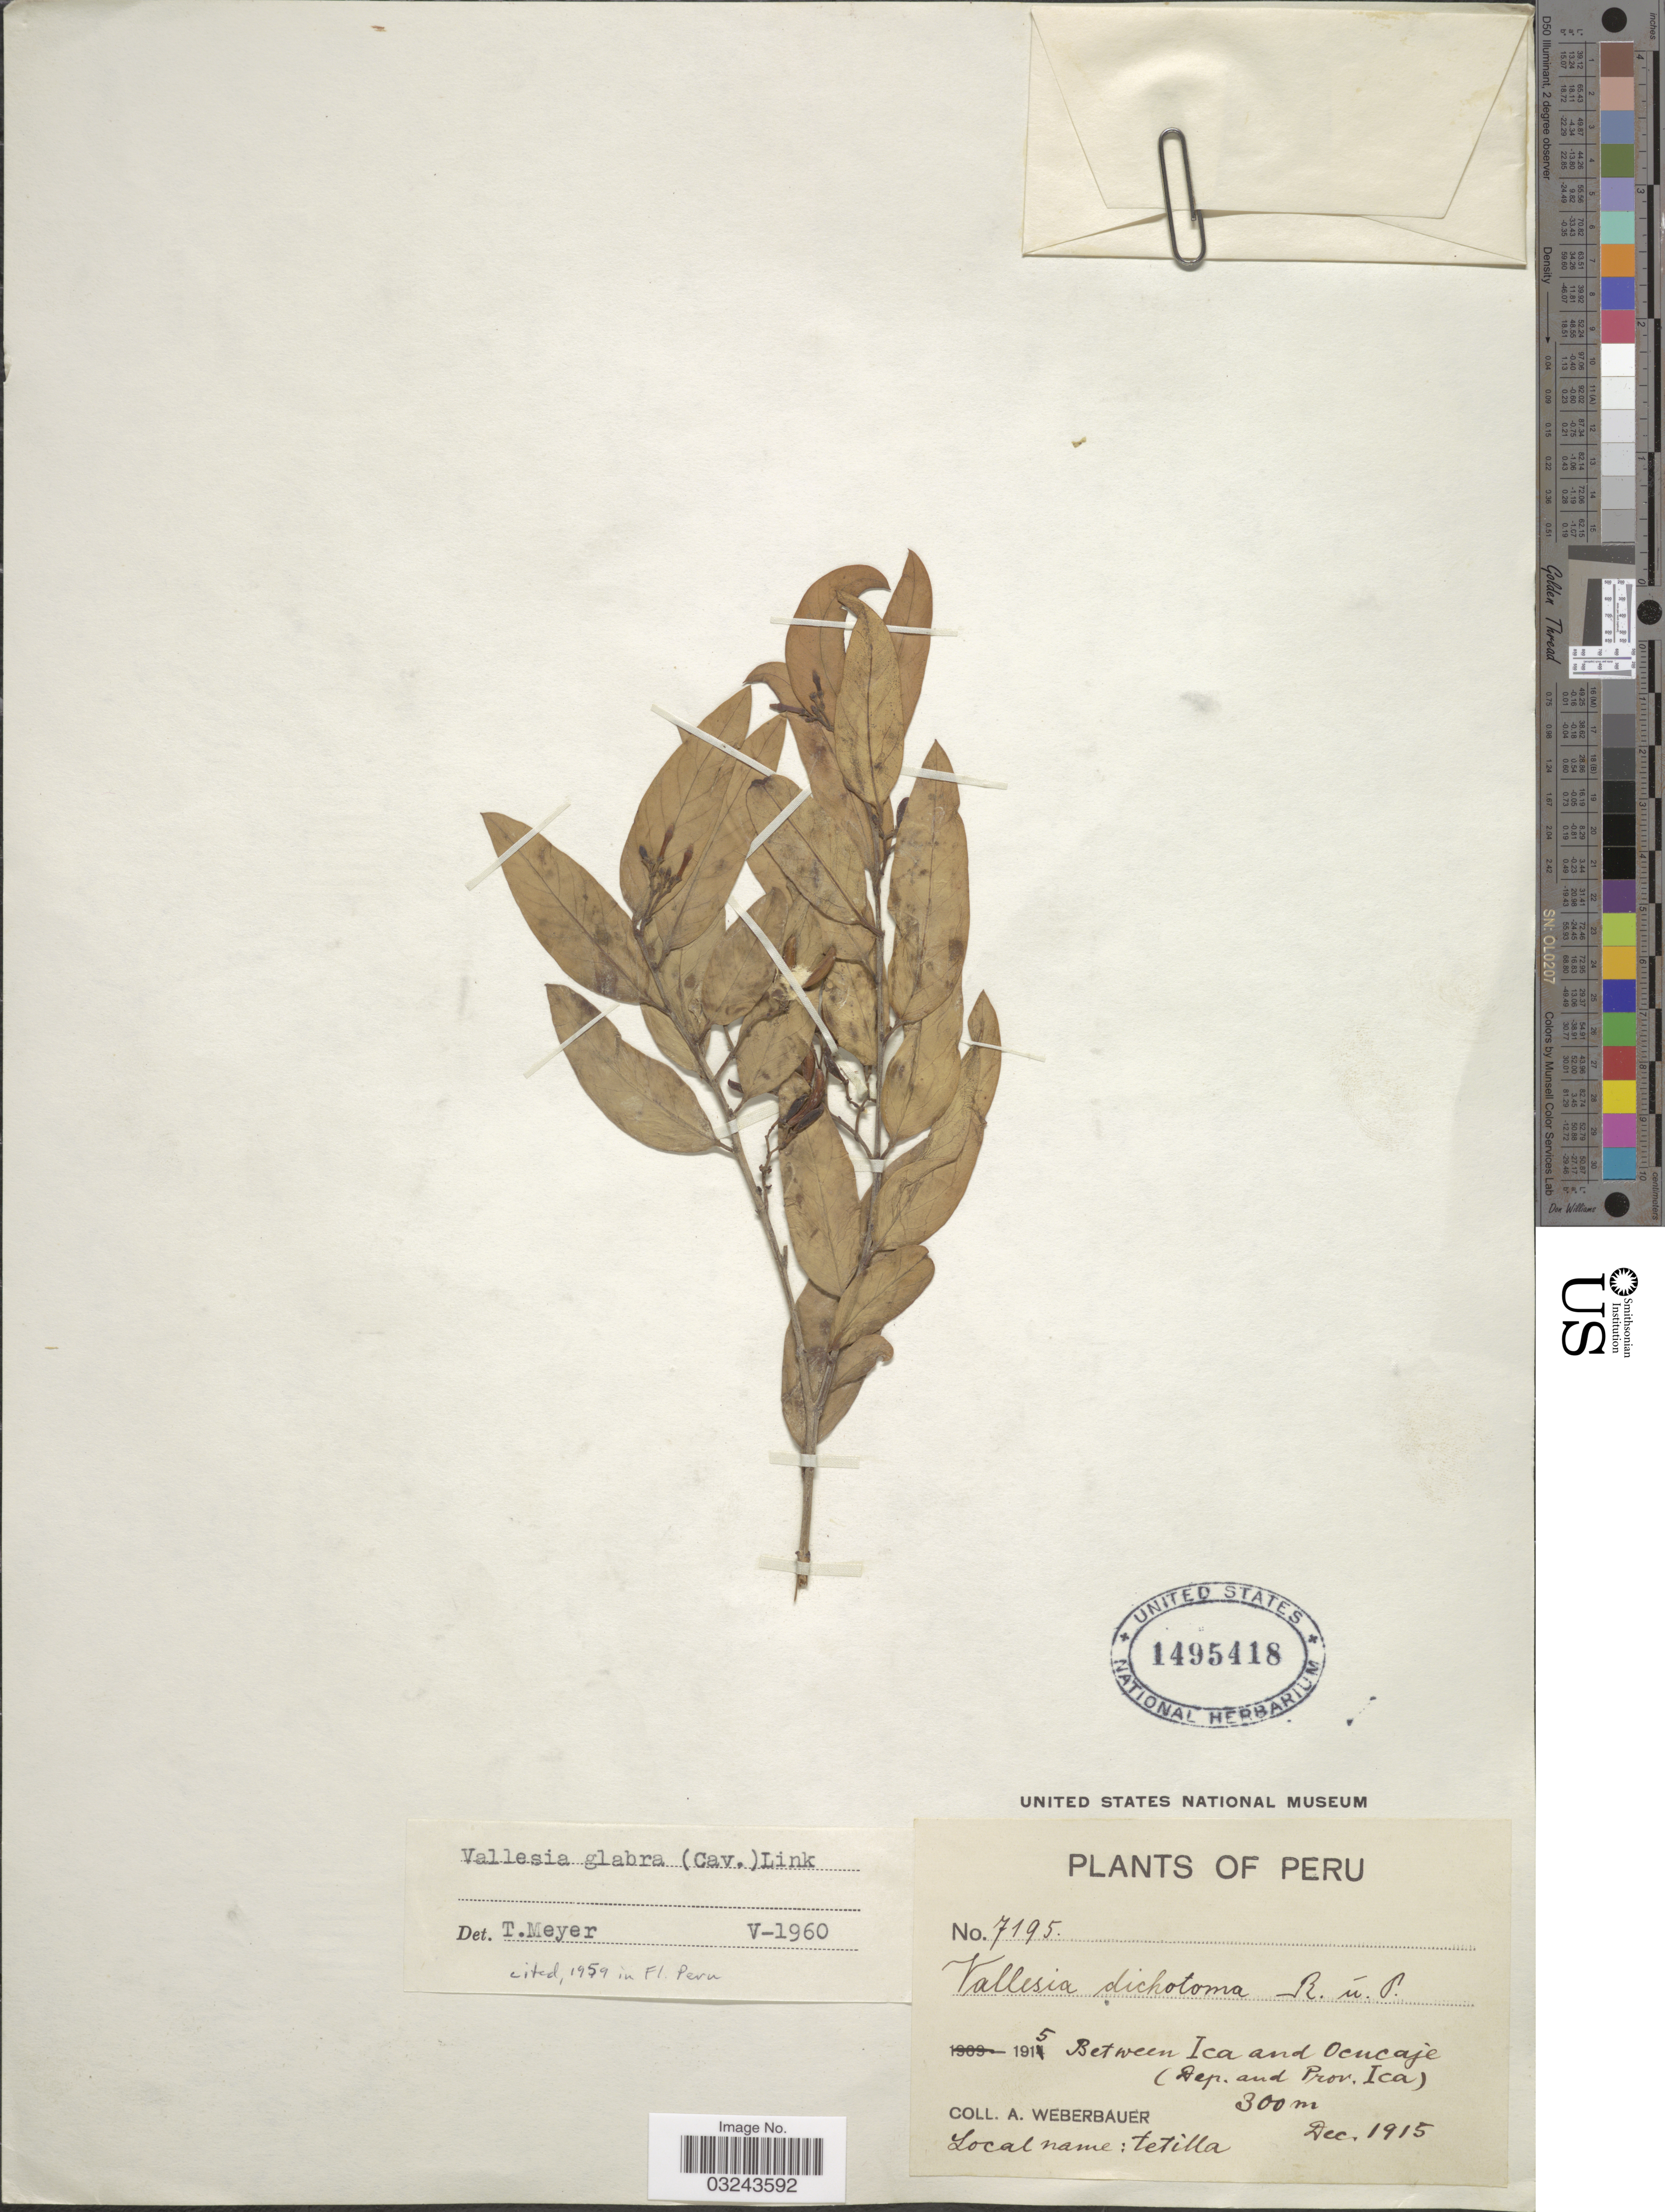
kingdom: Plantae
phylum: Tracheophyta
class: Magnoliopsida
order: Gentianales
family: Apocynaceae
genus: Vallesia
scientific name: Vallesia glabra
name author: (Cav.) Link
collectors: A. Weberbauer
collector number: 7195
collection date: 1915-12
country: Peru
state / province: Ica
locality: Between Ica and Ocucaje (Dep. and Prov. Ica).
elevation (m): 300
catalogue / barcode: US 1495418